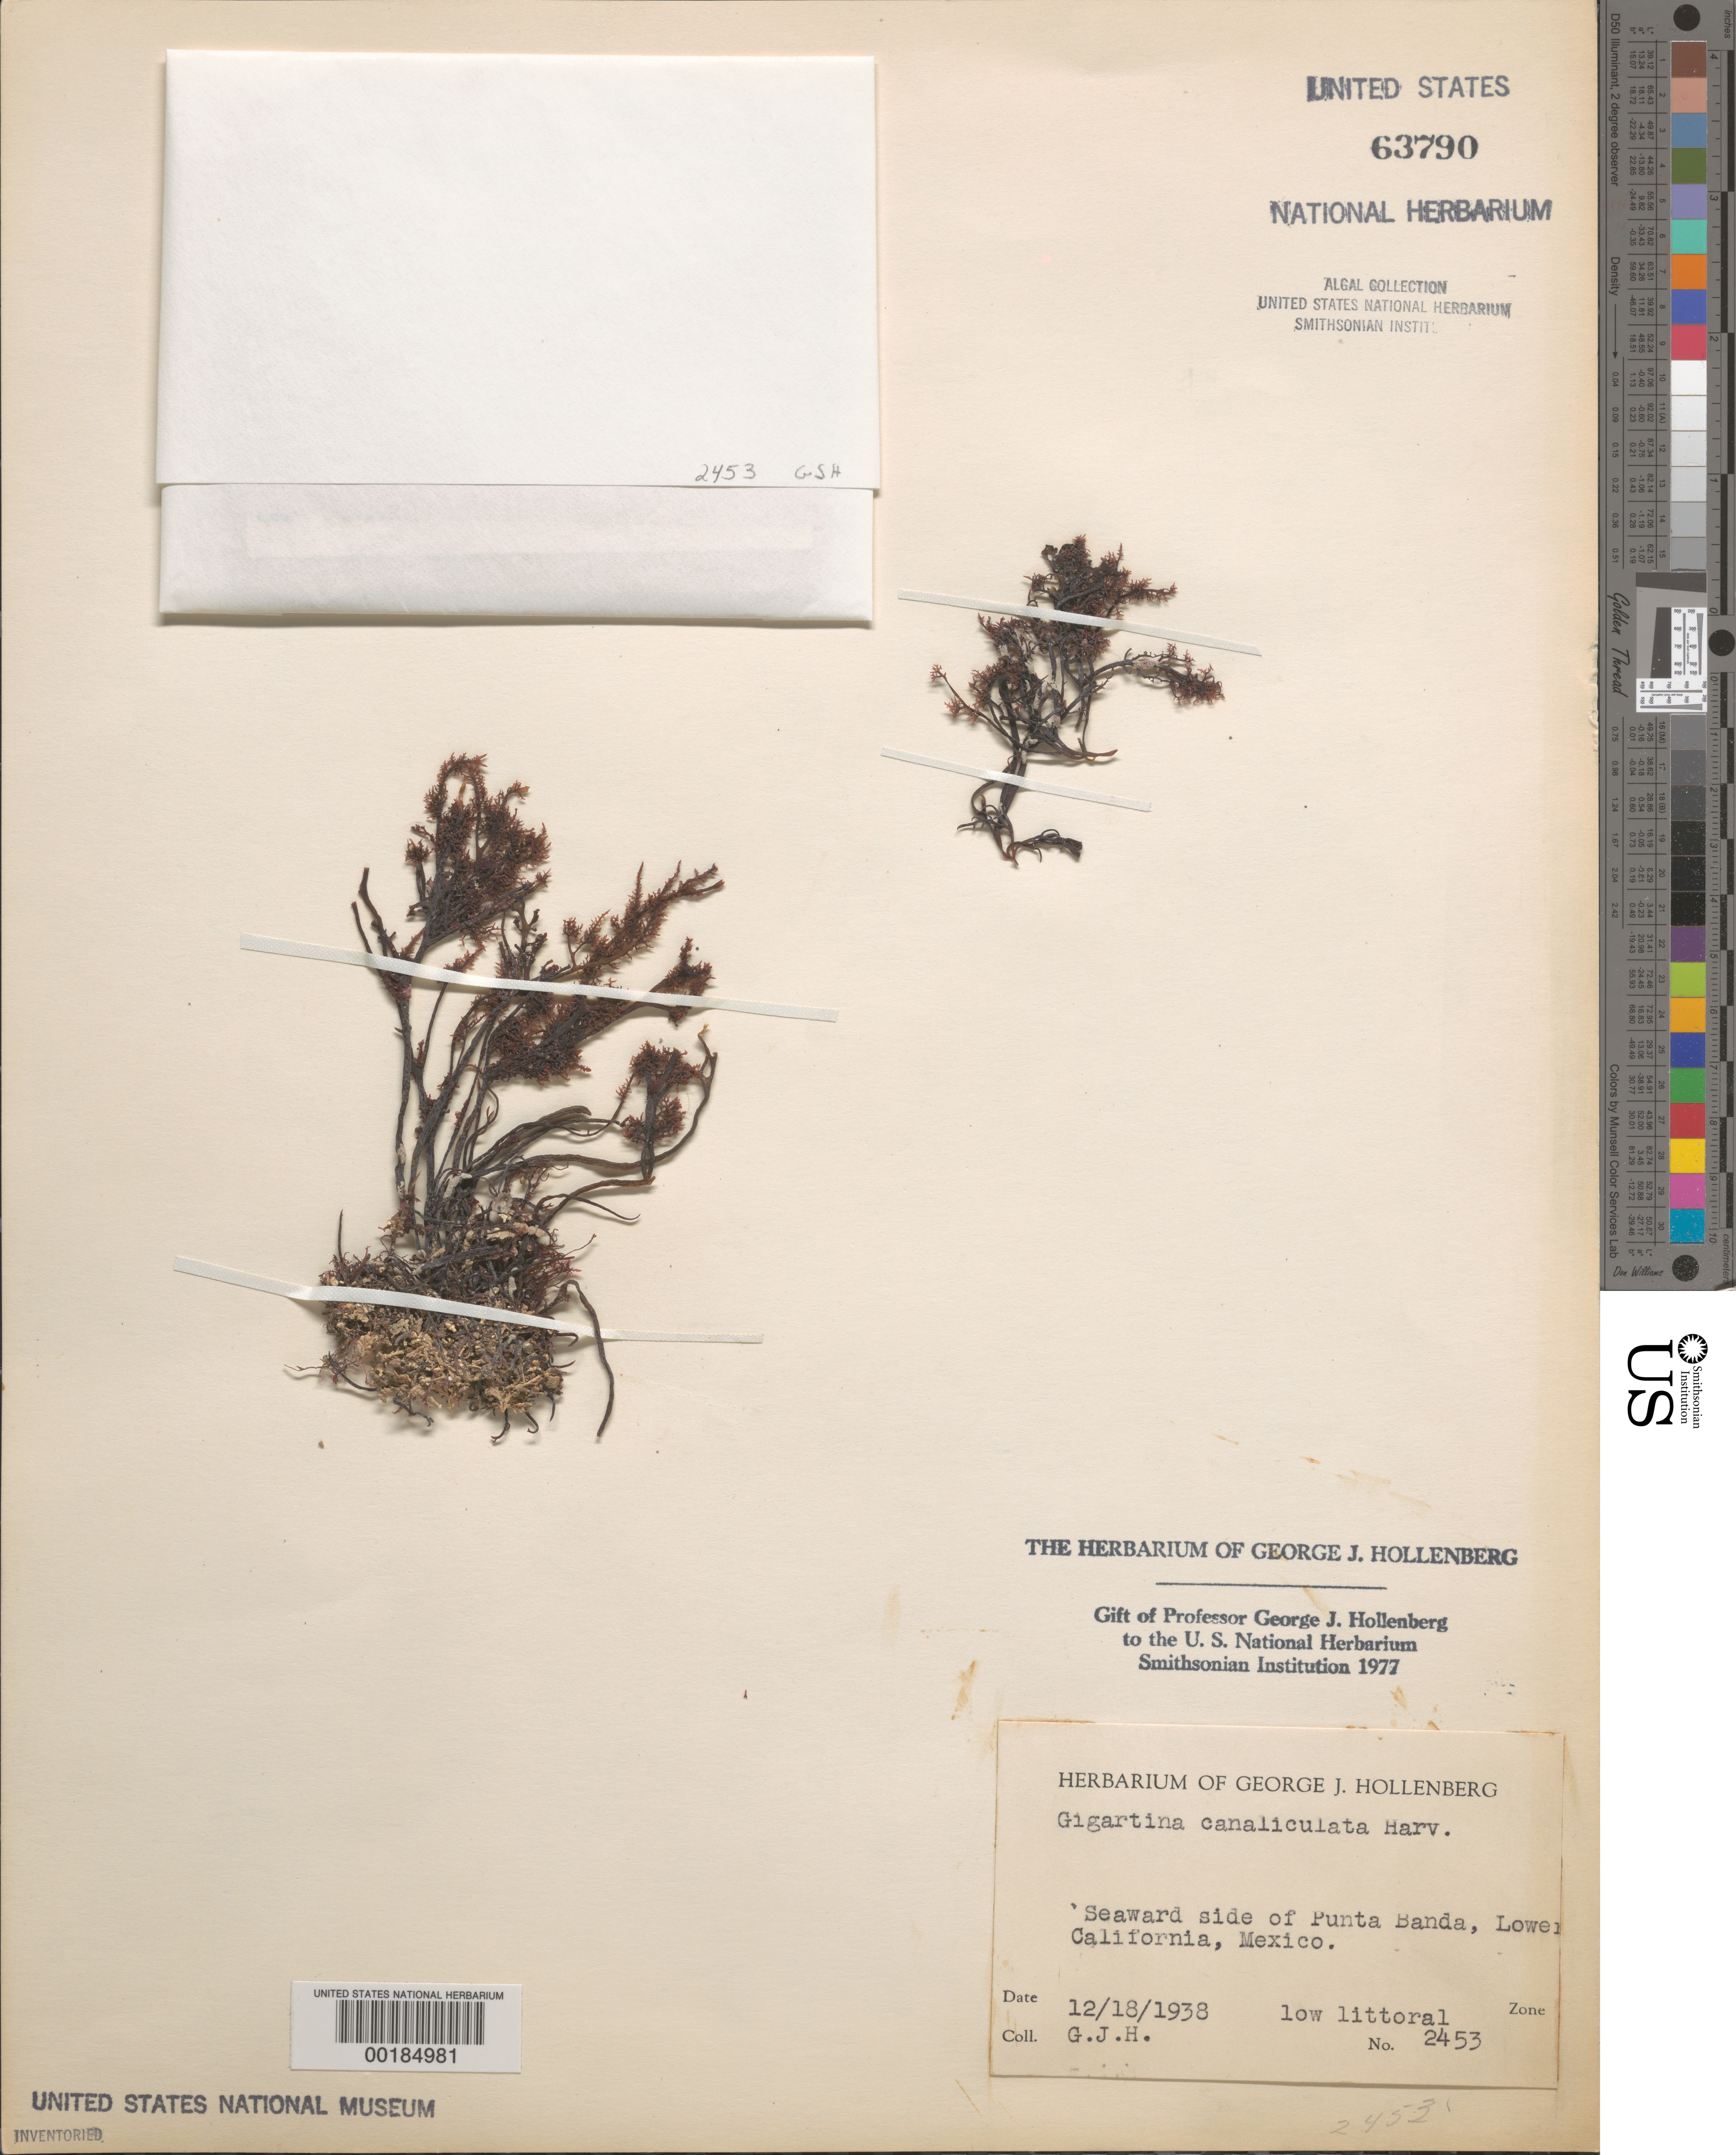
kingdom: Plantae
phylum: Rhodophyta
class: Florideophyceae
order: Gigartinales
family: Gigartinaceae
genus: Chondracanthus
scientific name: Chondracanthus canaliculatus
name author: (Harv.) Guiry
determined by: Algae name updating Project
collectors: G. Hollenberg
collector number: GJH 2453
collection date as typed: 18 Dec 1938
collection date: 1938-12-18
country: Mexico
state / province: Baja California Norte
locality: Punta Banda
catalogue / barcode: US 63790